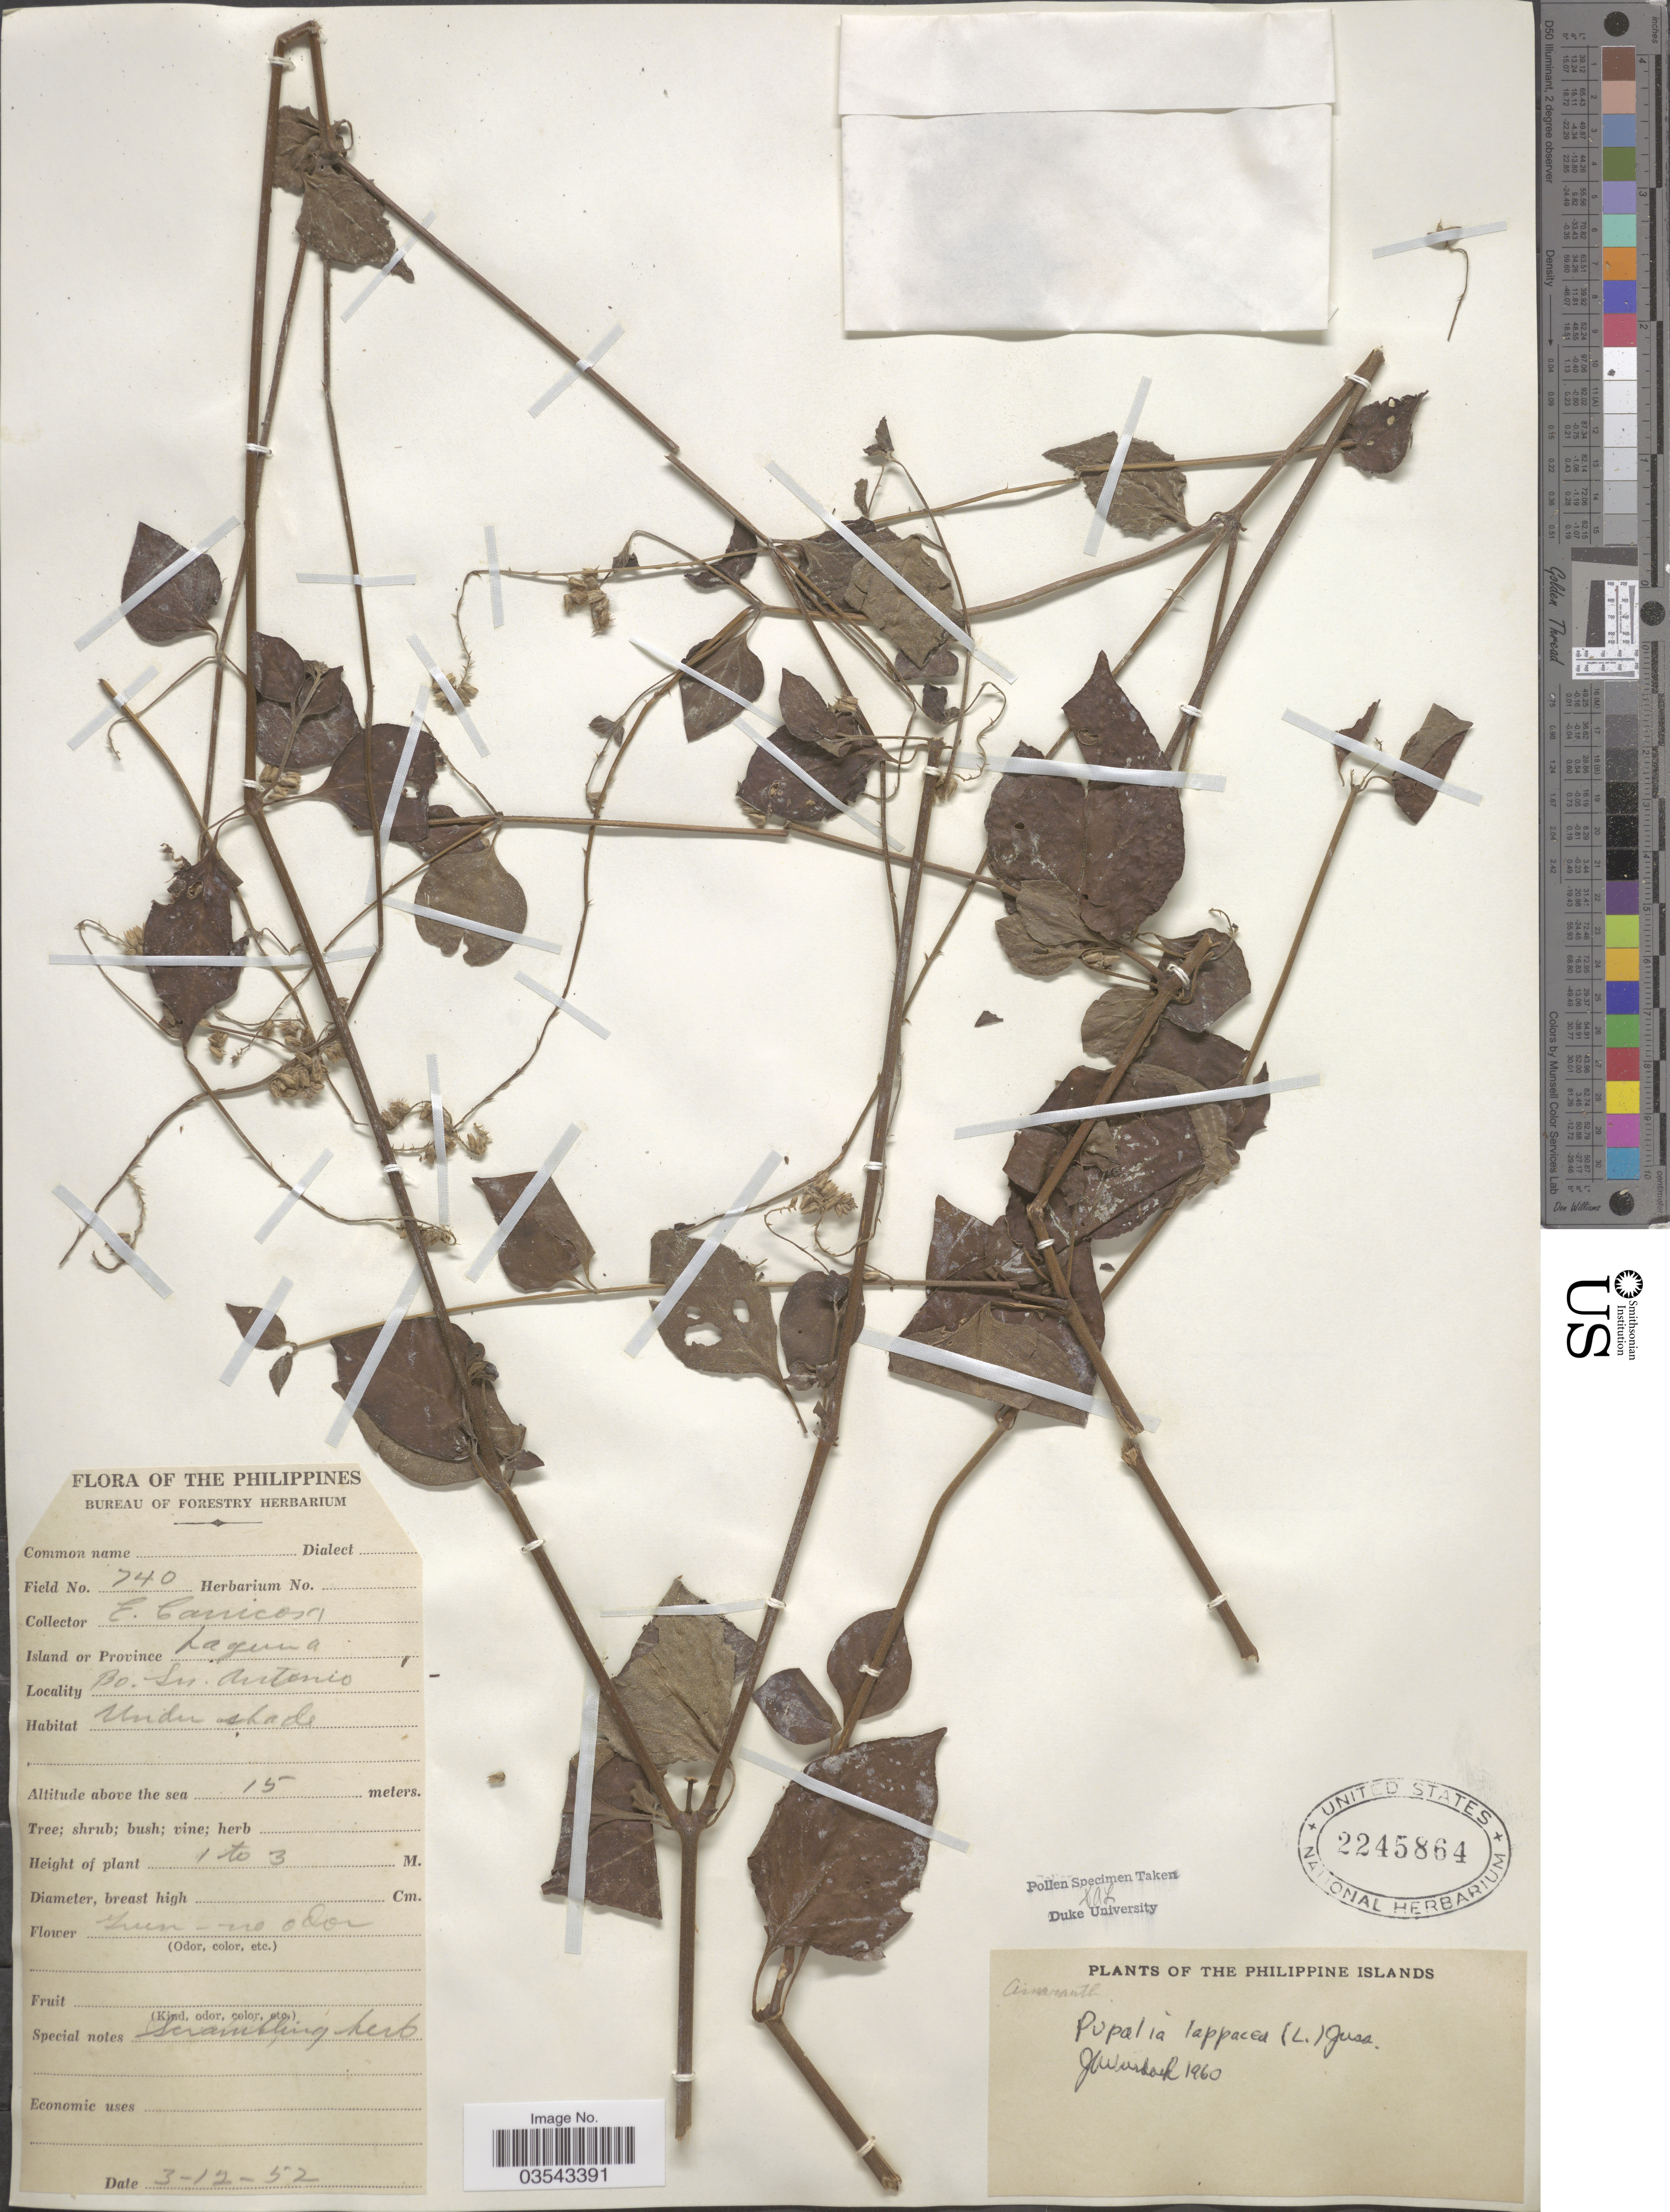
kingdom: Plantae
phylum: Tracheophyta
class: Magnoliopsida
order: Caryophyllales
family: Amaranthaceae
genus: Pupalia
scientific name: Pupalia lappacea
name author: (L.) A. Juss.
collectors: E. Carricosa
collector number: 740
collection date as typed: Transcribed d/m/y: 3/12/52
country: Philippines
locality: Island or Province Laguna. Bo. Sn. Antonio.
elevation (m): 15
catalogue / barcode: US 2245864